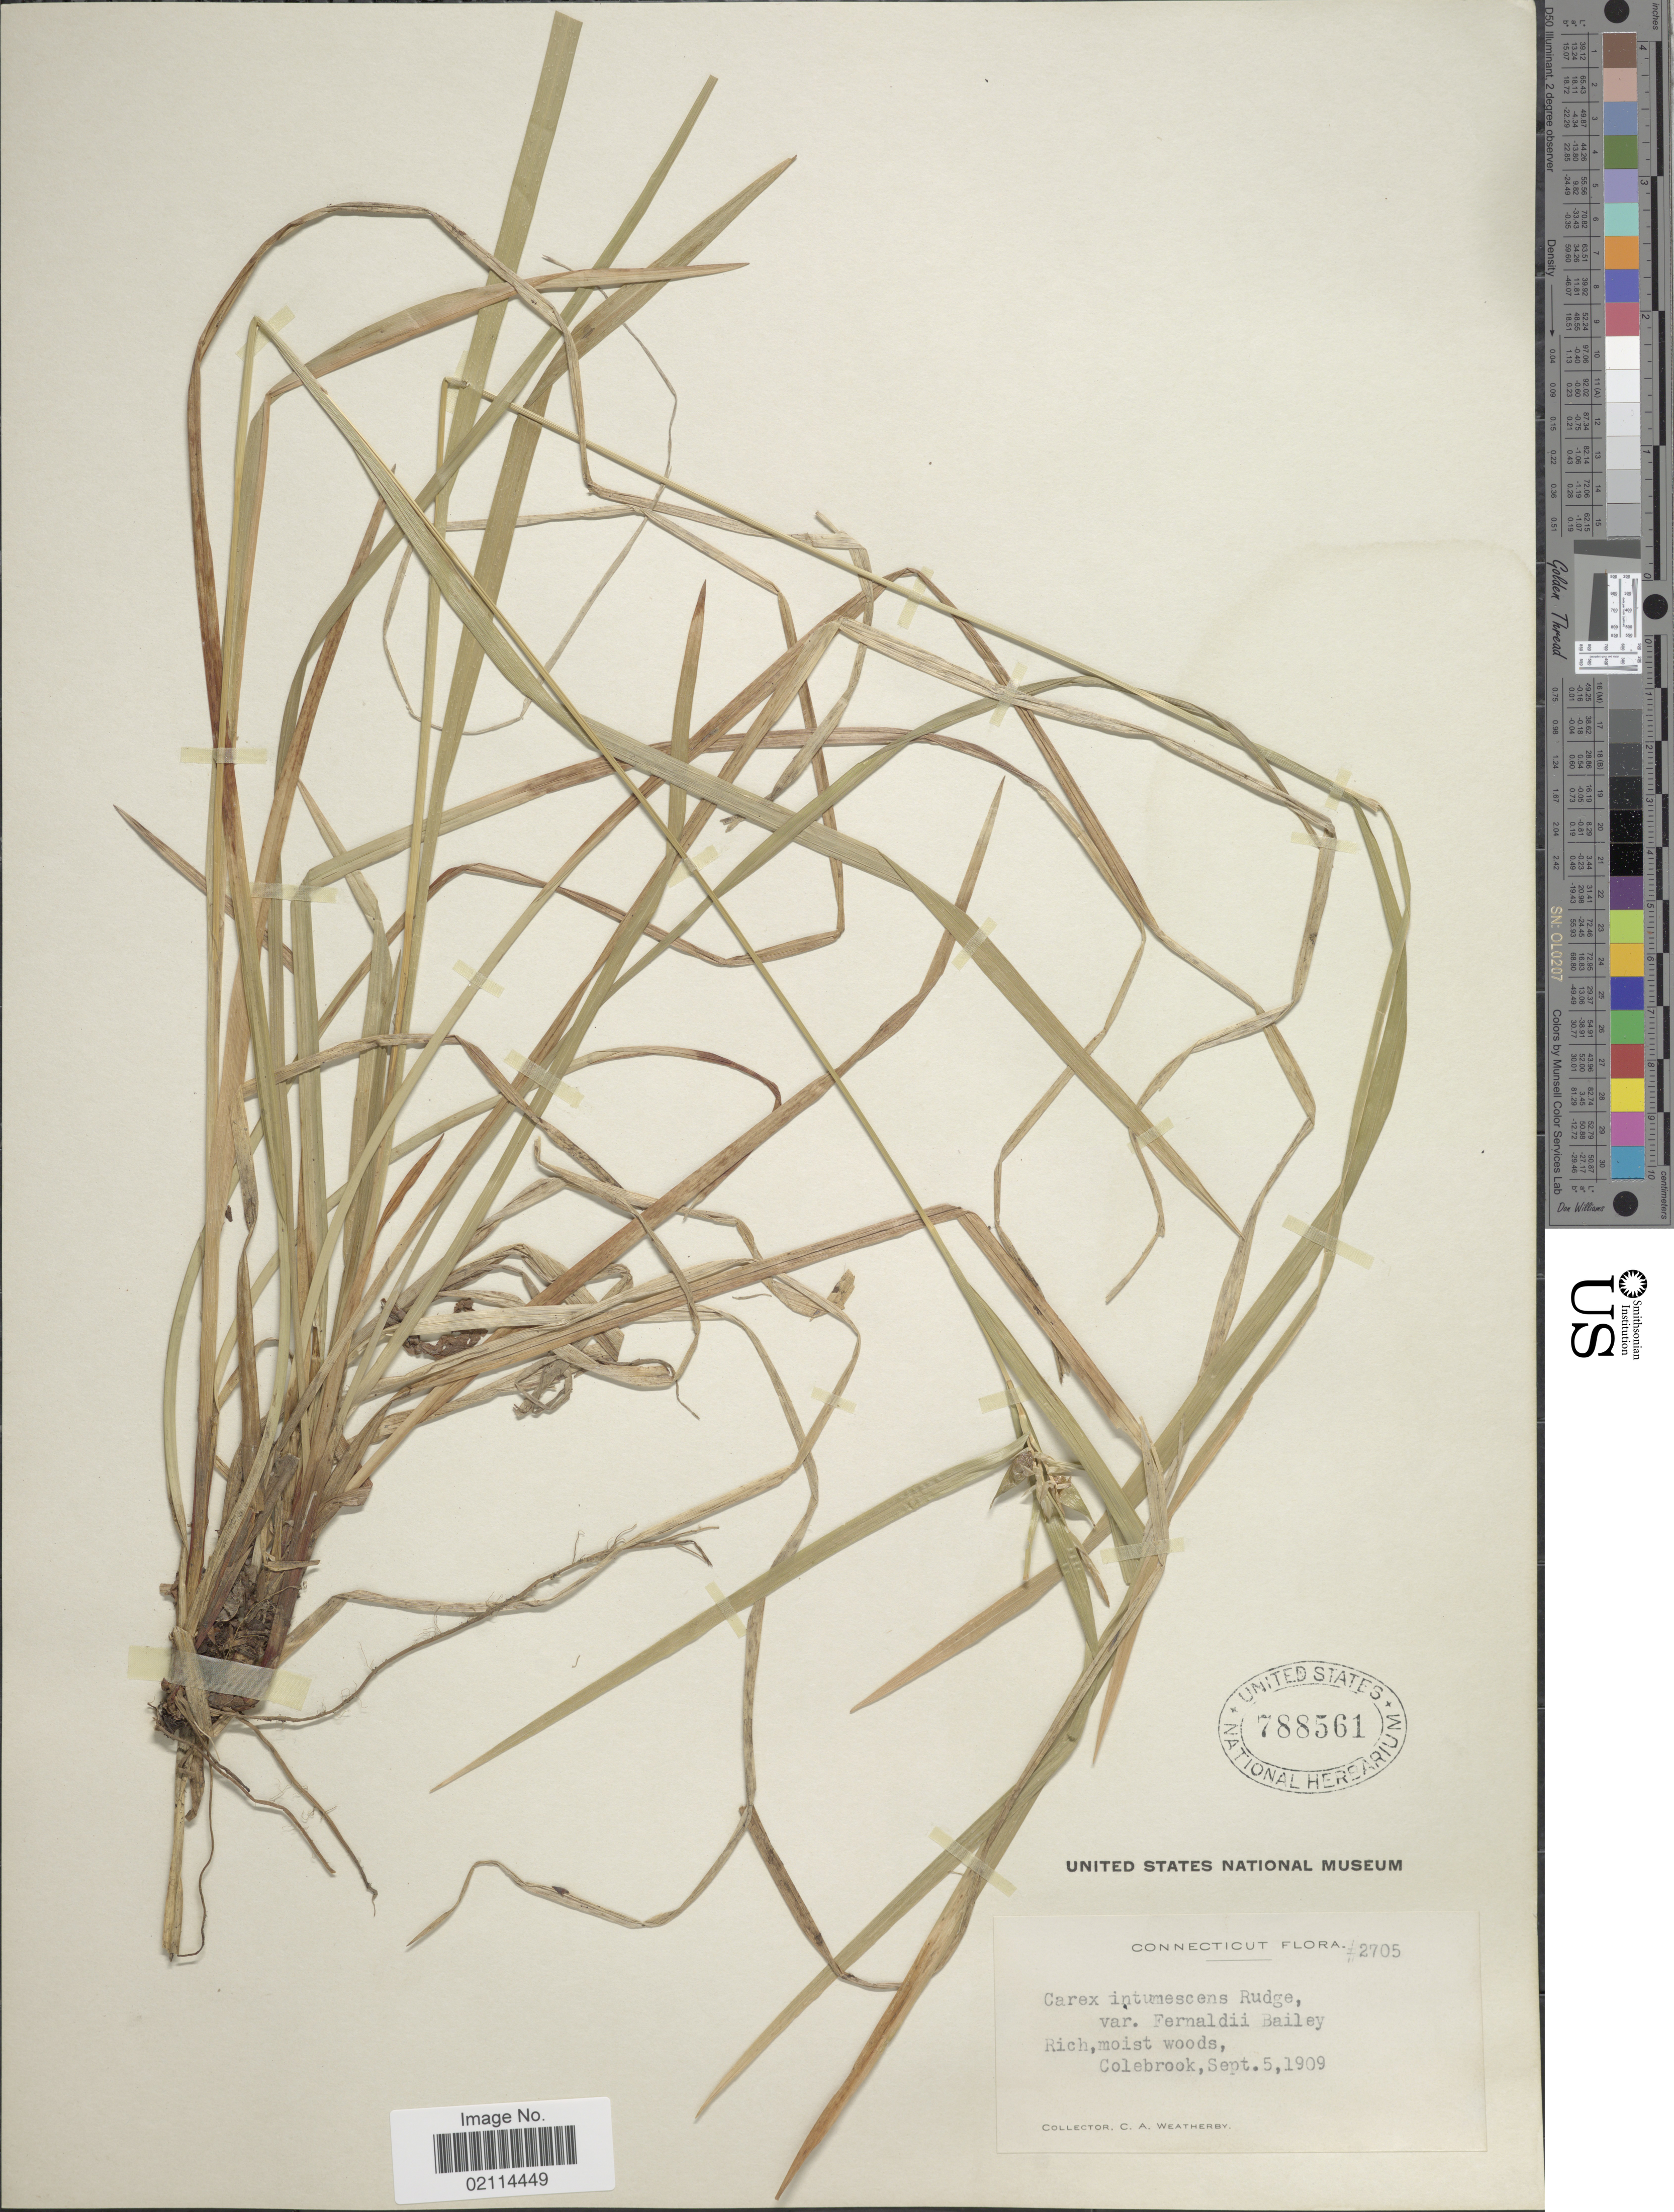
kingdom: Plantae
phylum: Tracheophyta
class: Liliopsida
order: Poales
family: Cyperaceae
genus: Carex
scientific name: Carex intumescens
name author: Rudge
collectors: C. A. Weatherby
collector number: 2705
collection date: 1909-09-05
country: United States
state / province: Connecticut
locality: Rich, moist woods, Colebrook.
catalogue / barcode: US 788561